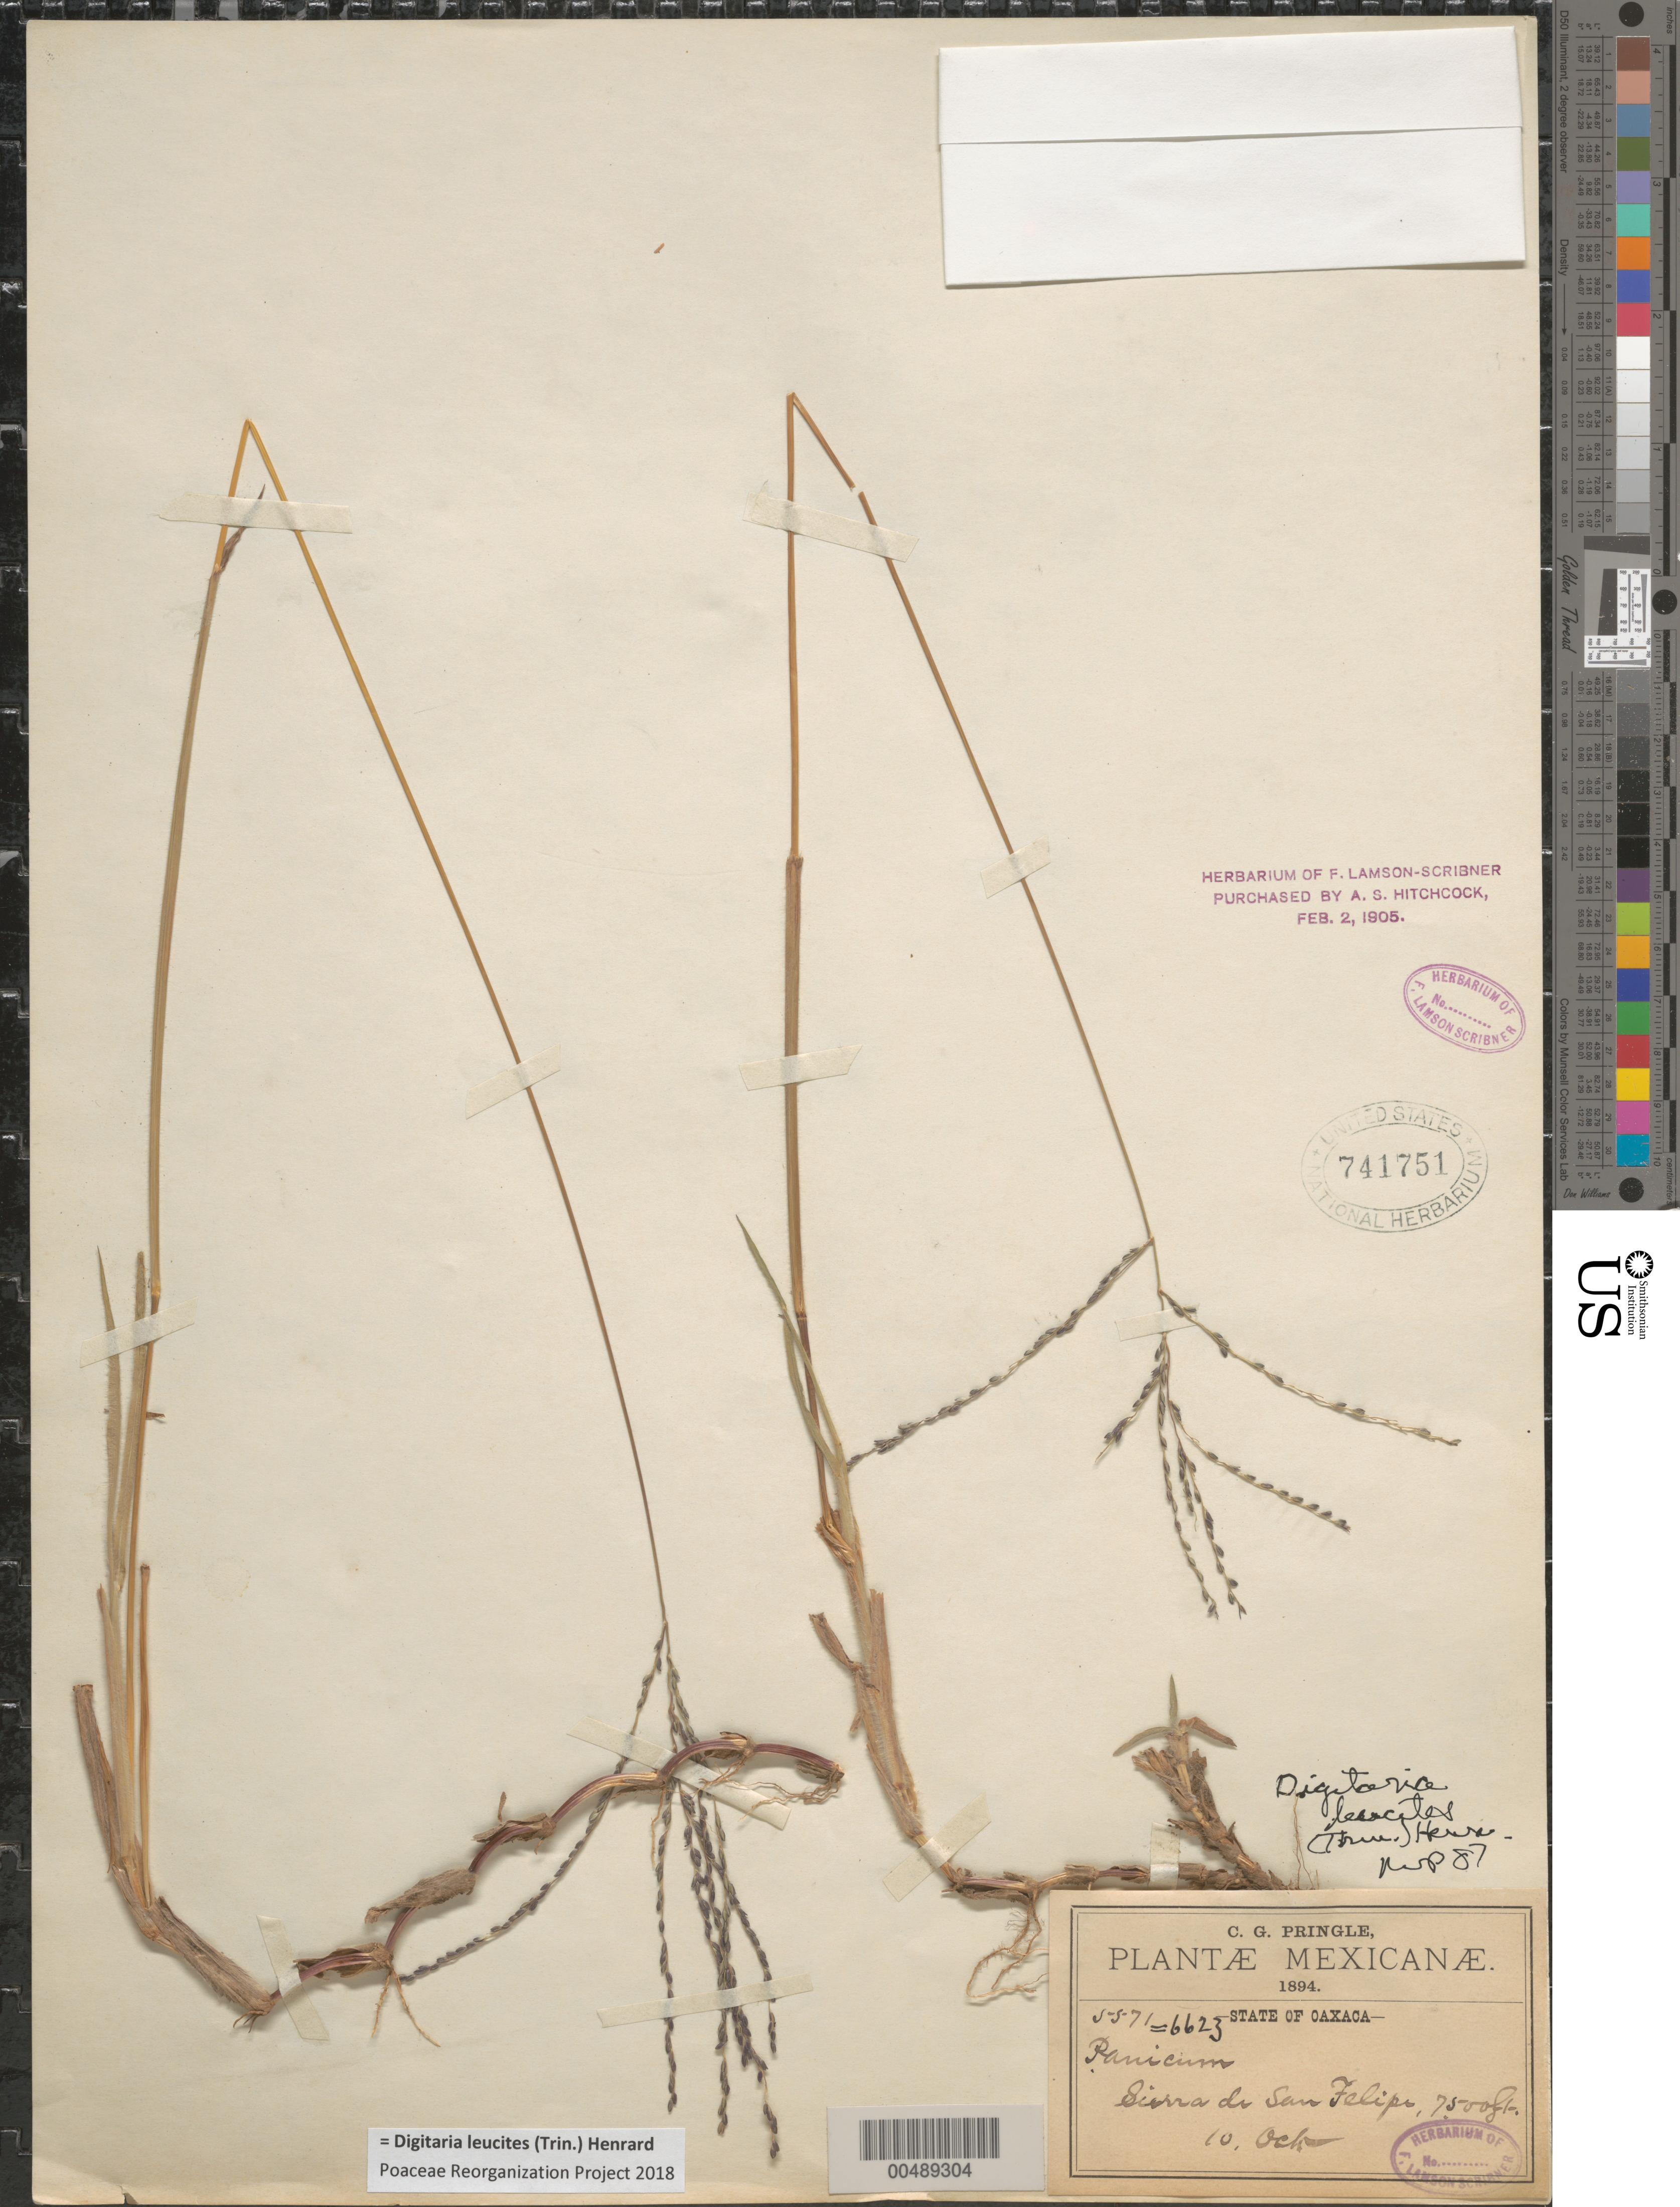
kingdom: Plantae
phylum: Tracheophyta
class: Liliopsida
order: Poales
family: Poaceae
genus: Digitaria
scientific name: Digitaria leucites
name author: (Trin.) Henr.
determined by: Pohl, R. W.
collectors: C. G. Pringle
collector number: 5571/6623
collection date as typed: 10 Oct 1894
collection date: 1894-10-10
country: Mexico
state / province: Oaxaca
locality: Sierra de San Felipe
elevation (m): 2286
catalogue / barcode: US 741751